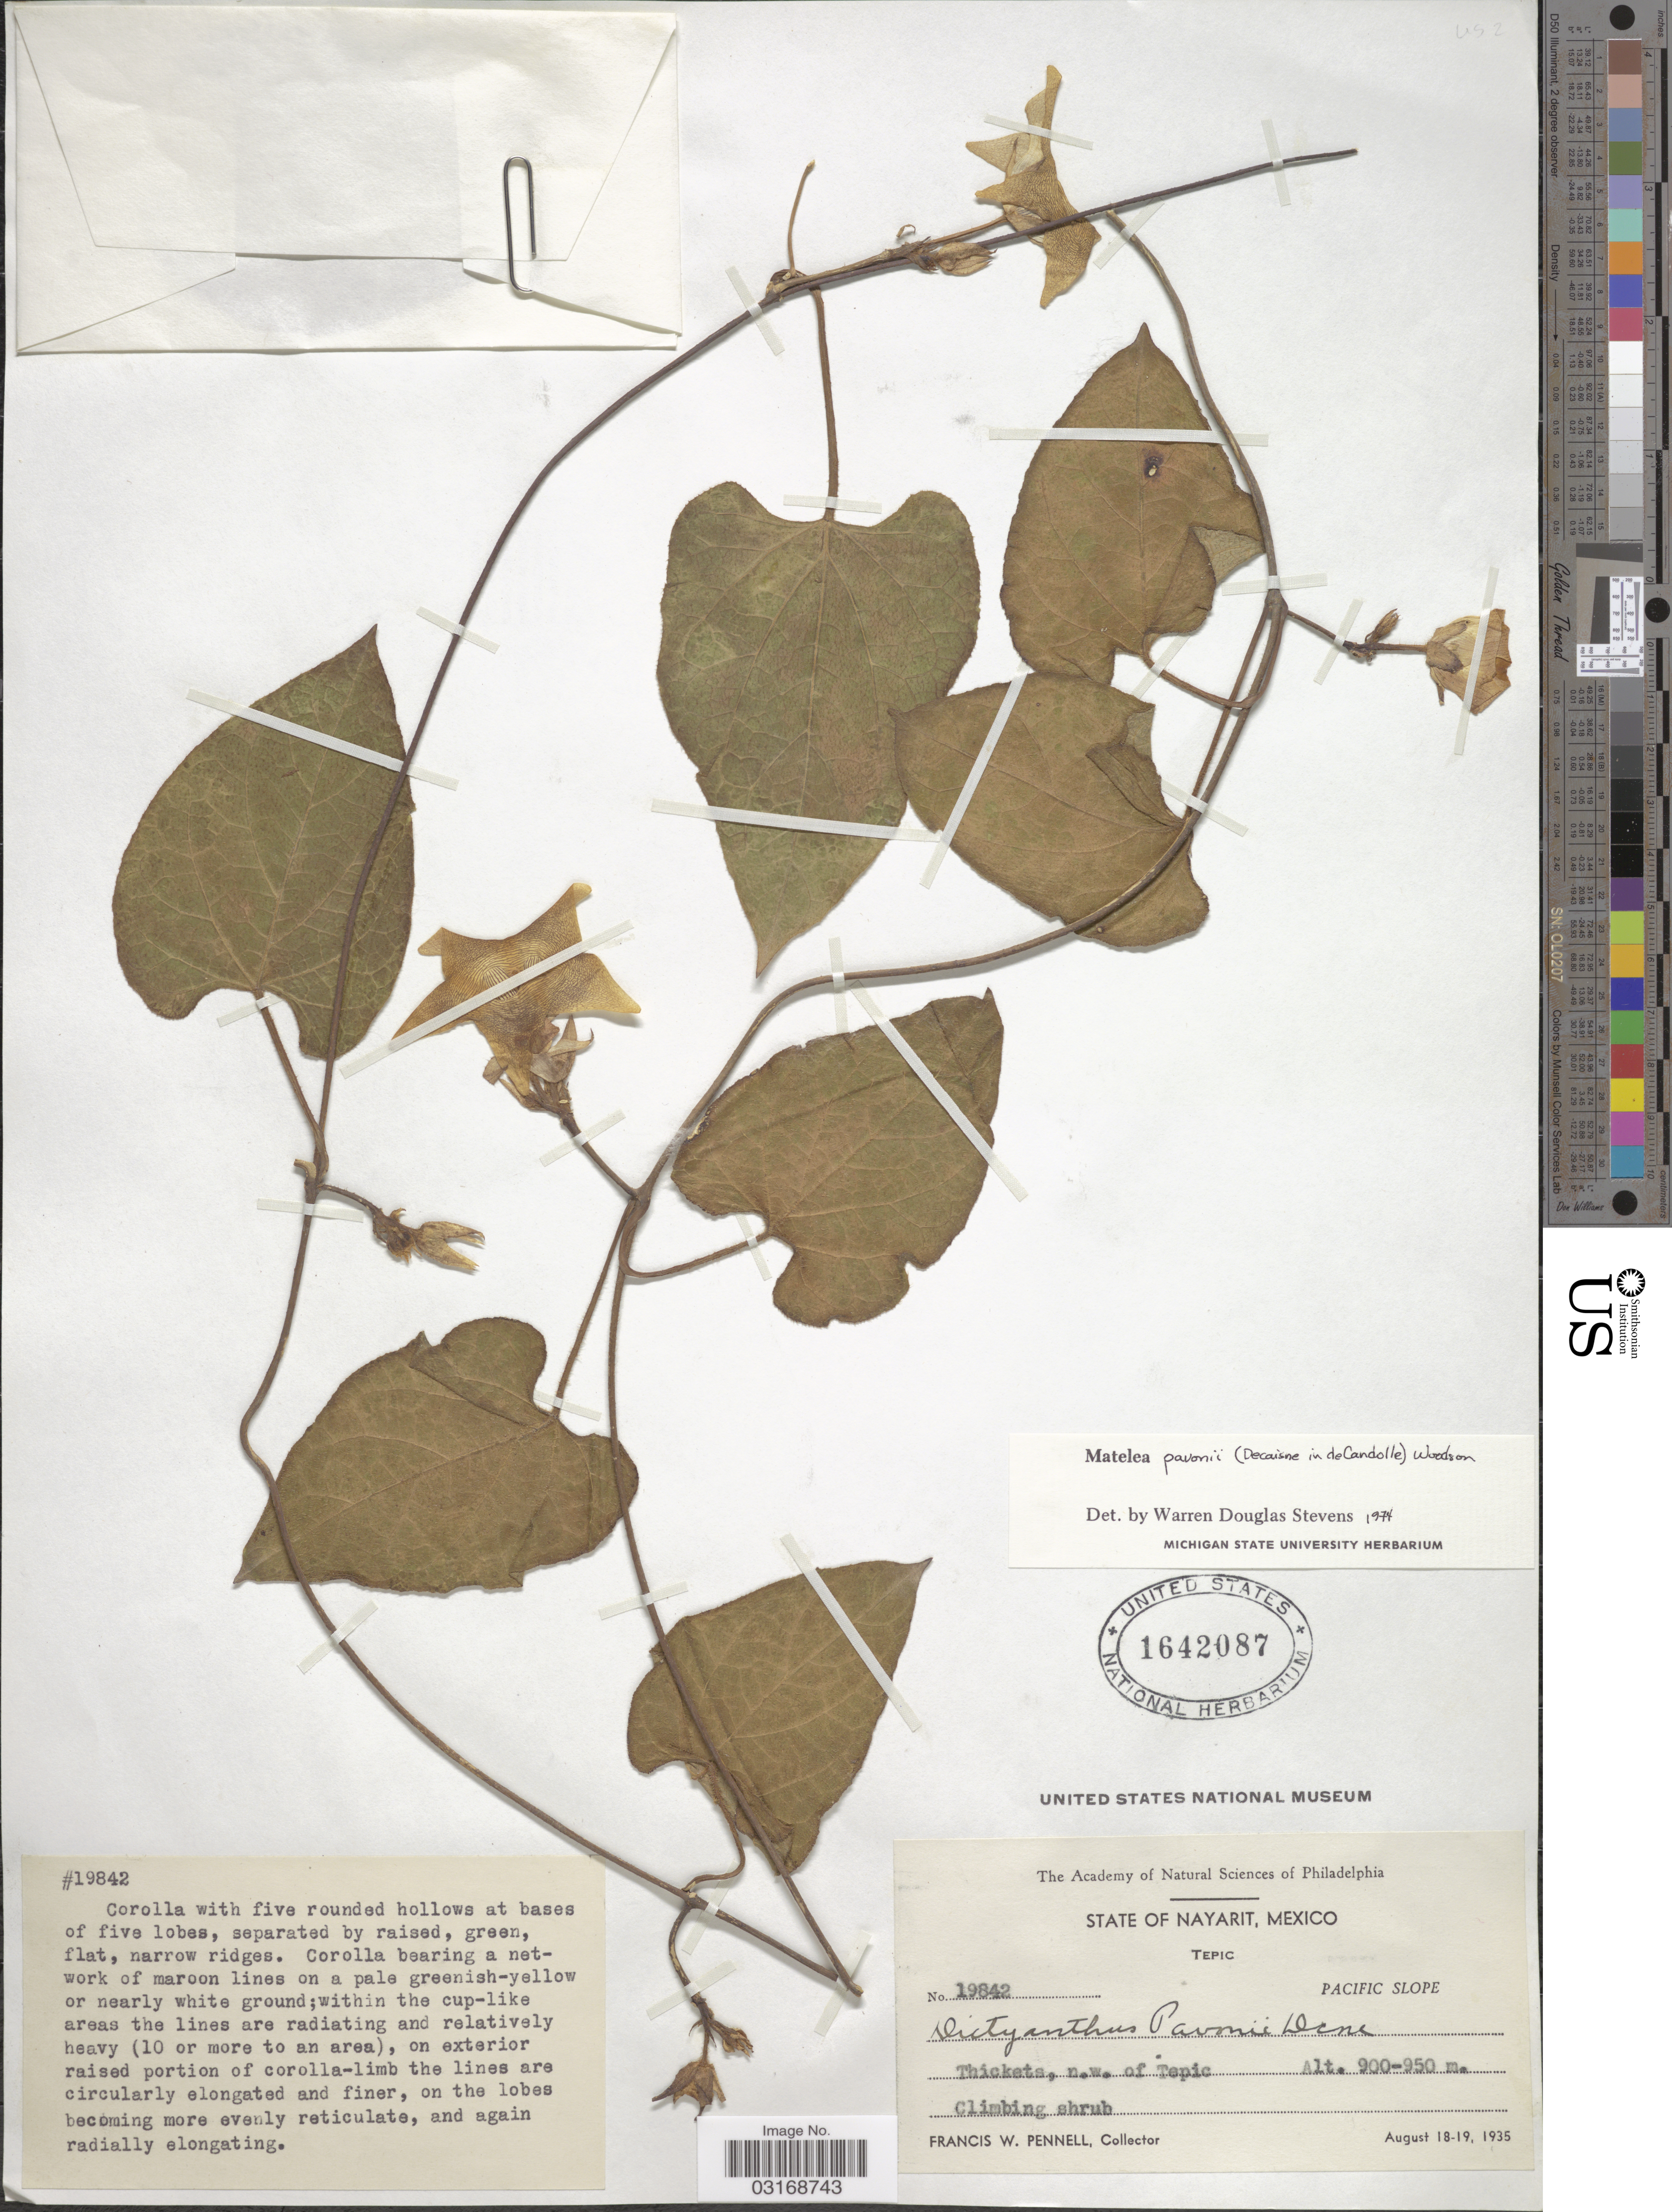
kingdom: Plantae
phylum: Tracheophyta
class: Magnoliopsida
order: Gentianales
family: Apocynaceae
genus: Matelea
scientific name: Matelea pavonii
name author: (Decne.) Woodson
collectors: F. W. Pennell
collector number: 19842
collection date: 1935-08-18/1935-08-19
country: Mexico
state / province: Nayarit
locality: State of Nayarit. Tepic. Pacific Slope. N. w. of Tepic.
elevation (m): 900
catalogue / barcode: US 1642087